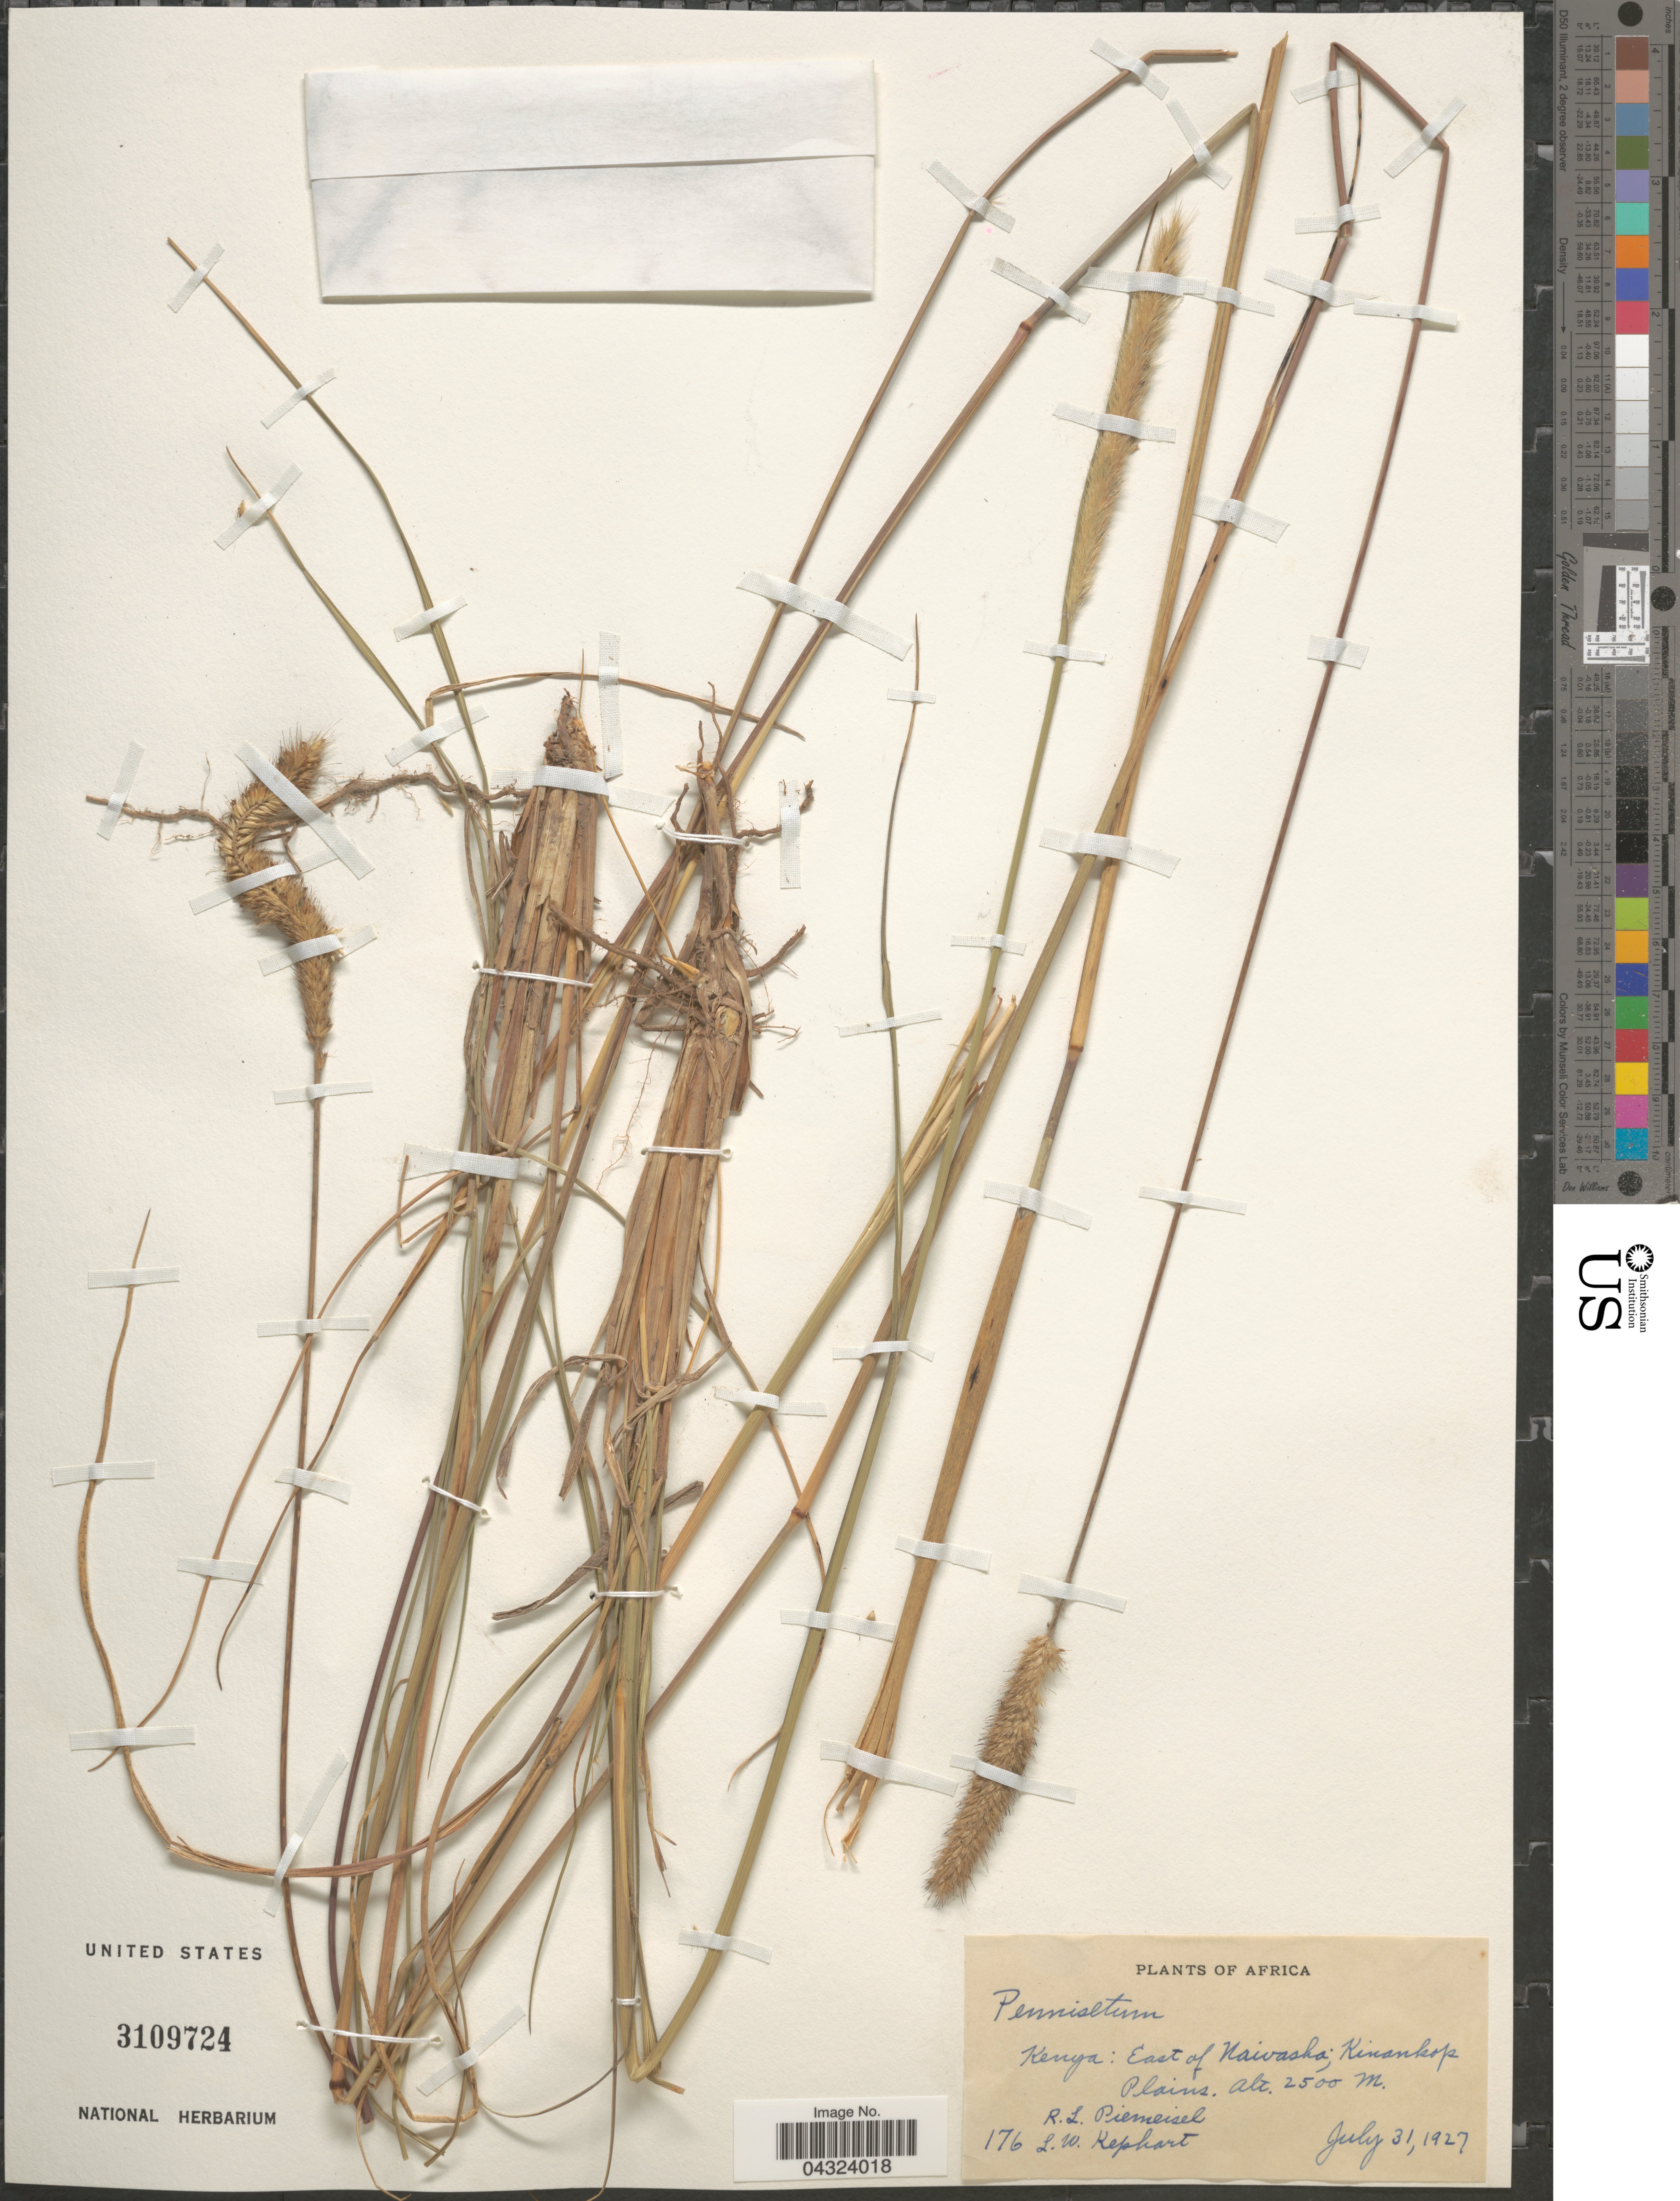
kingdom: Plantae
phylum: Tracheophyta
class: Liliopsida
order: Poales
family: Poaceae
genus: Cenchrus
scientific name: Cenchrus sp.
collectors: R. L. Piemeisel & L. W. Kephart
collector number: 176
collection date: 1927-07-31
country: Kenya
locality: East of Naivasha; Kinankop Plains.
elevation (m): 2500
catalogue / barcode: US 3109724